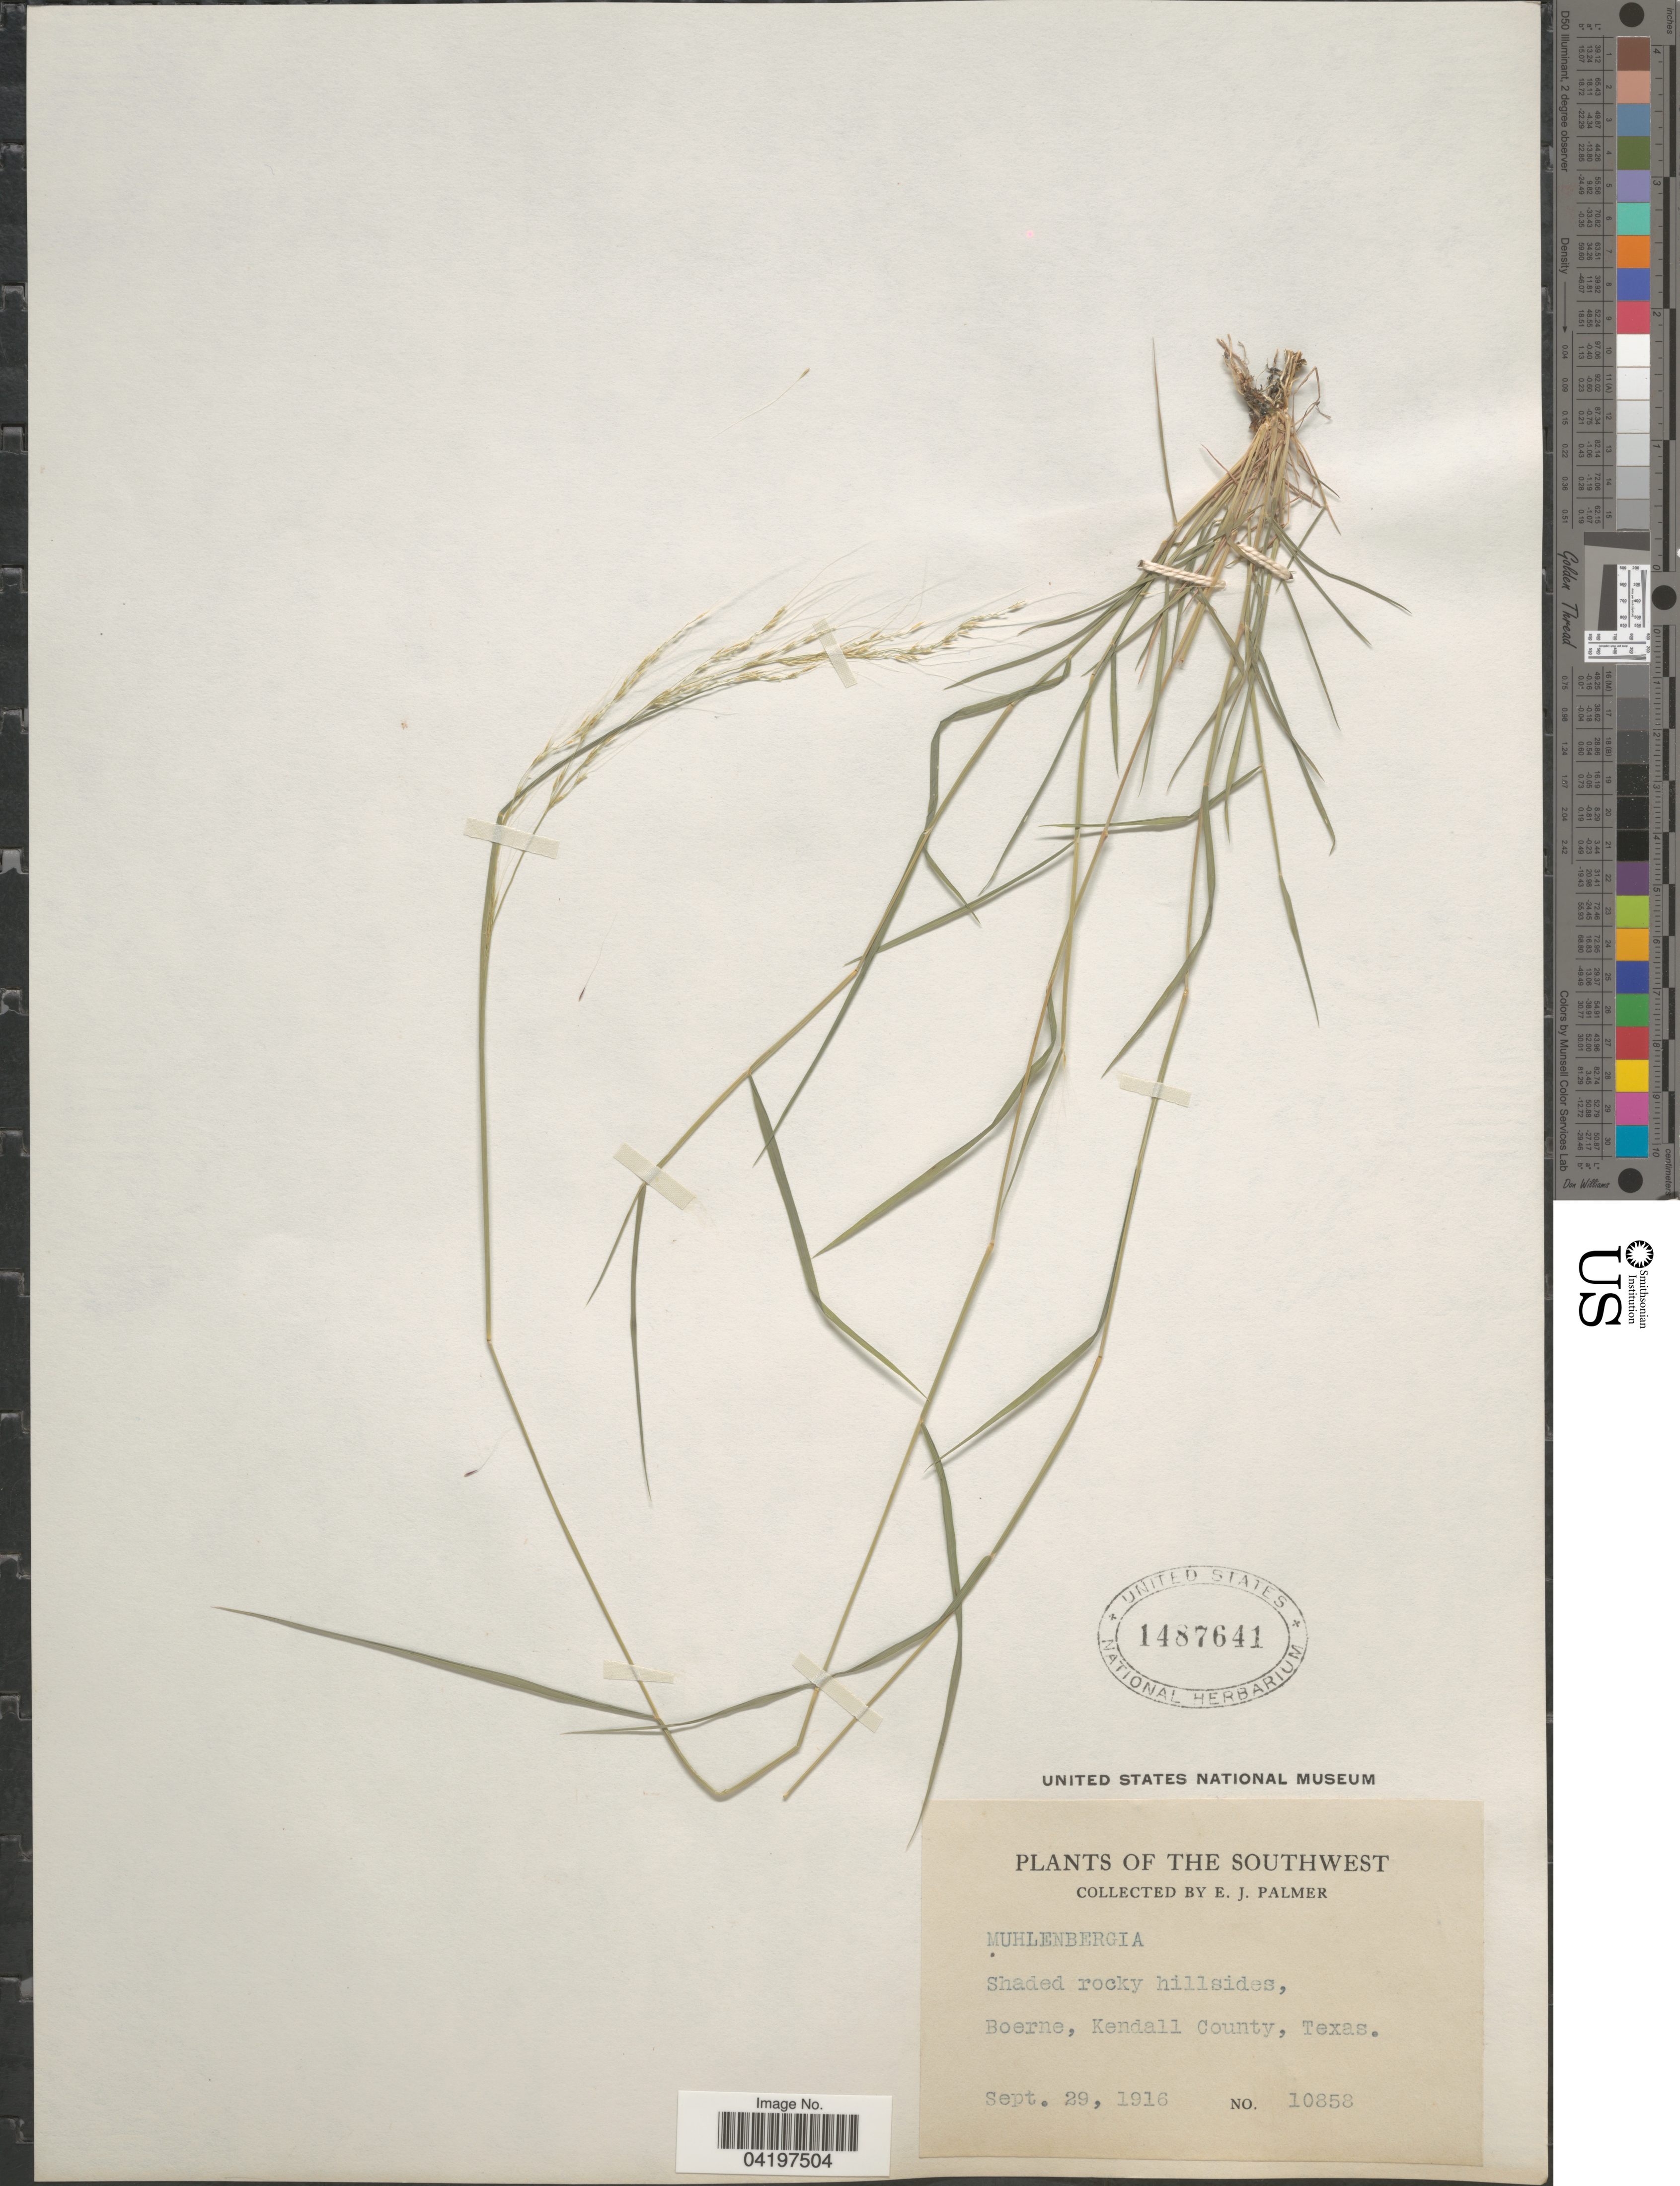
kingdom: Plantae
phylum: Tracheophyta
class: Liliopsida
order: Poales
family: Poaceae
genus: Muhlenbergia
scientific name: Muhlenbergia spiciformis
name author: Trin.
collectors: E. J. Palmer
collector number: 10858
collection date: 1916-09-29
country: United States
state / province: Texas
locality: The Southwest. Shaded rocky hillsides, Boerne, Kendall County.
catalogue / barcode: US 1487641